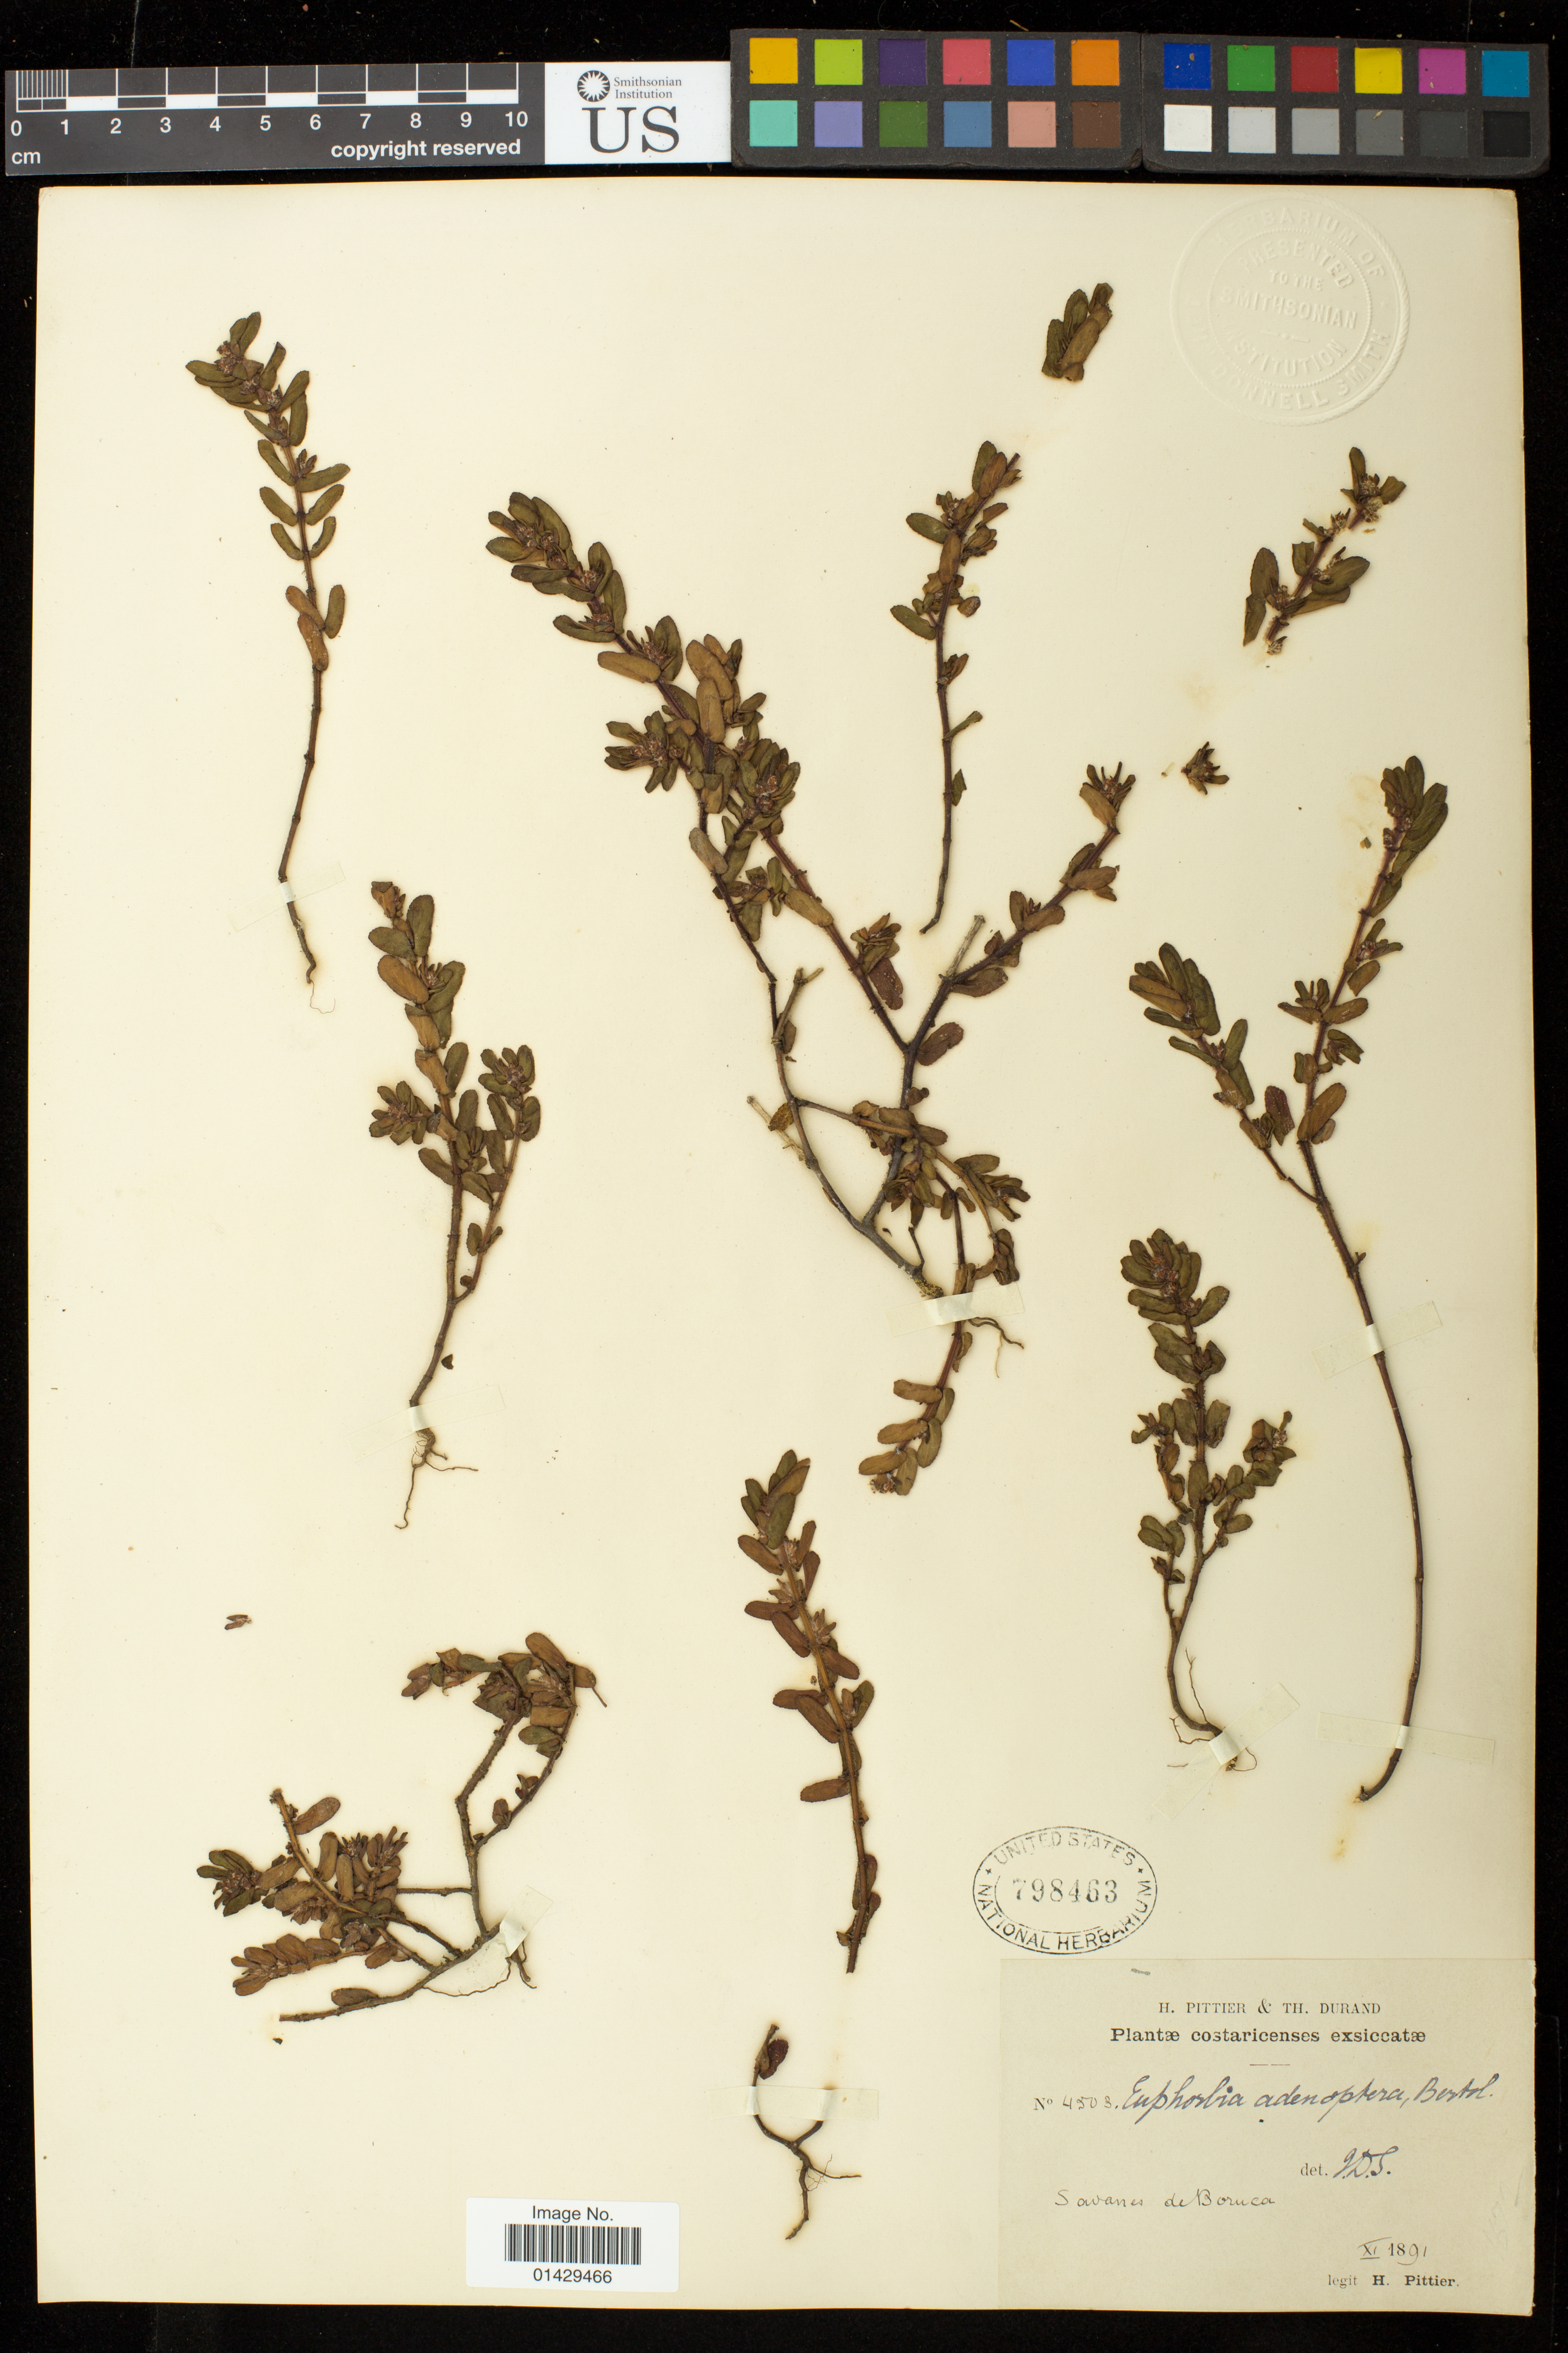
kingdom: Plantae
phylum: Tracheophyta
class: Magnoliopsida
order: Malpighiales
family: Euphorbiaceae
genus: Euphorbia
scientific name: Euphorbia densiflora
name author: (Klotzsch & Garcke) Klotzsch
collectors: H. F. Pittier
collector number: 4503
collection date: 1891-11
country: Costa Rica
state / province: Puntarenas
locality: Savanes de Boruca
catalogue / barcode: US 798463